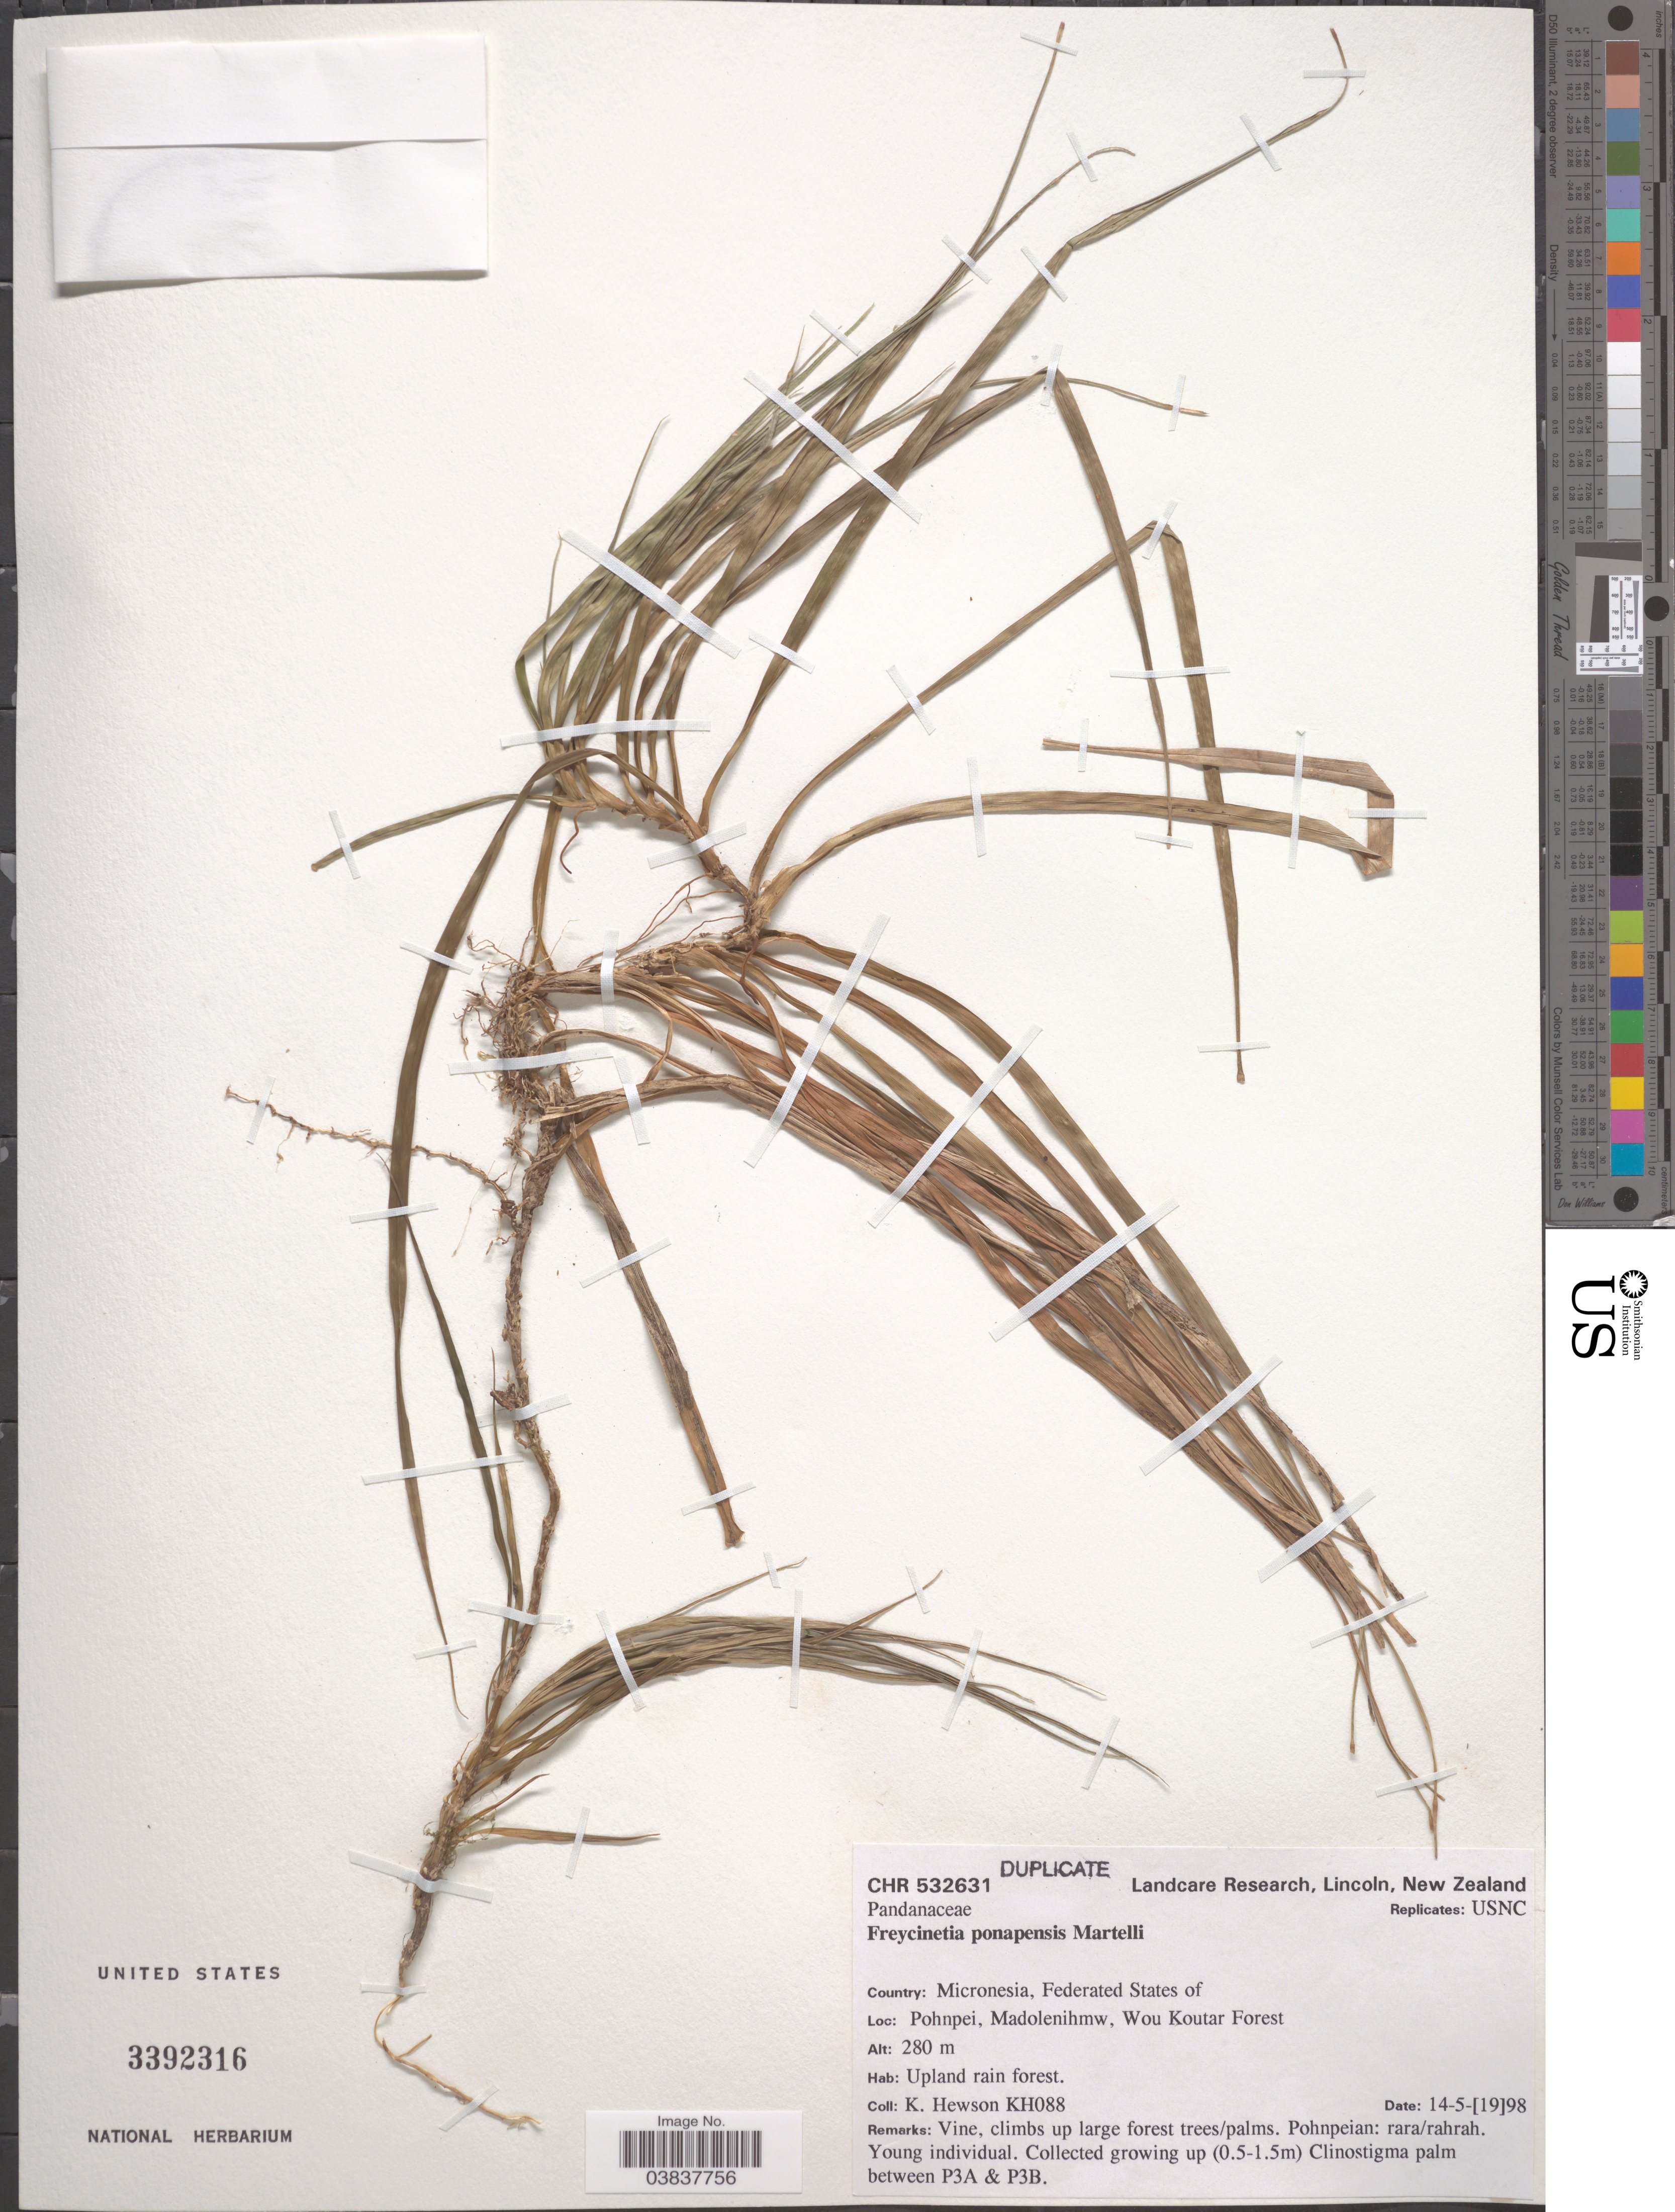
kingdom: Plantae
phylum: Tracheophyta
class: Liliopsida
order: Pandanales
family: Pandanaceae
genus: Freycinetia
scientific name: Freycinetia ponapensis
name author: Martelli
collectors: K. Hewson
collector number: KH088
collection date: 1998-05-14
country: Micronesia, Federated States of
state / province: Pohnpei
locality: Madolenihmw, Wou Koutar Forest.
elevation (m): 280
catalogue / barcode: US 3392316